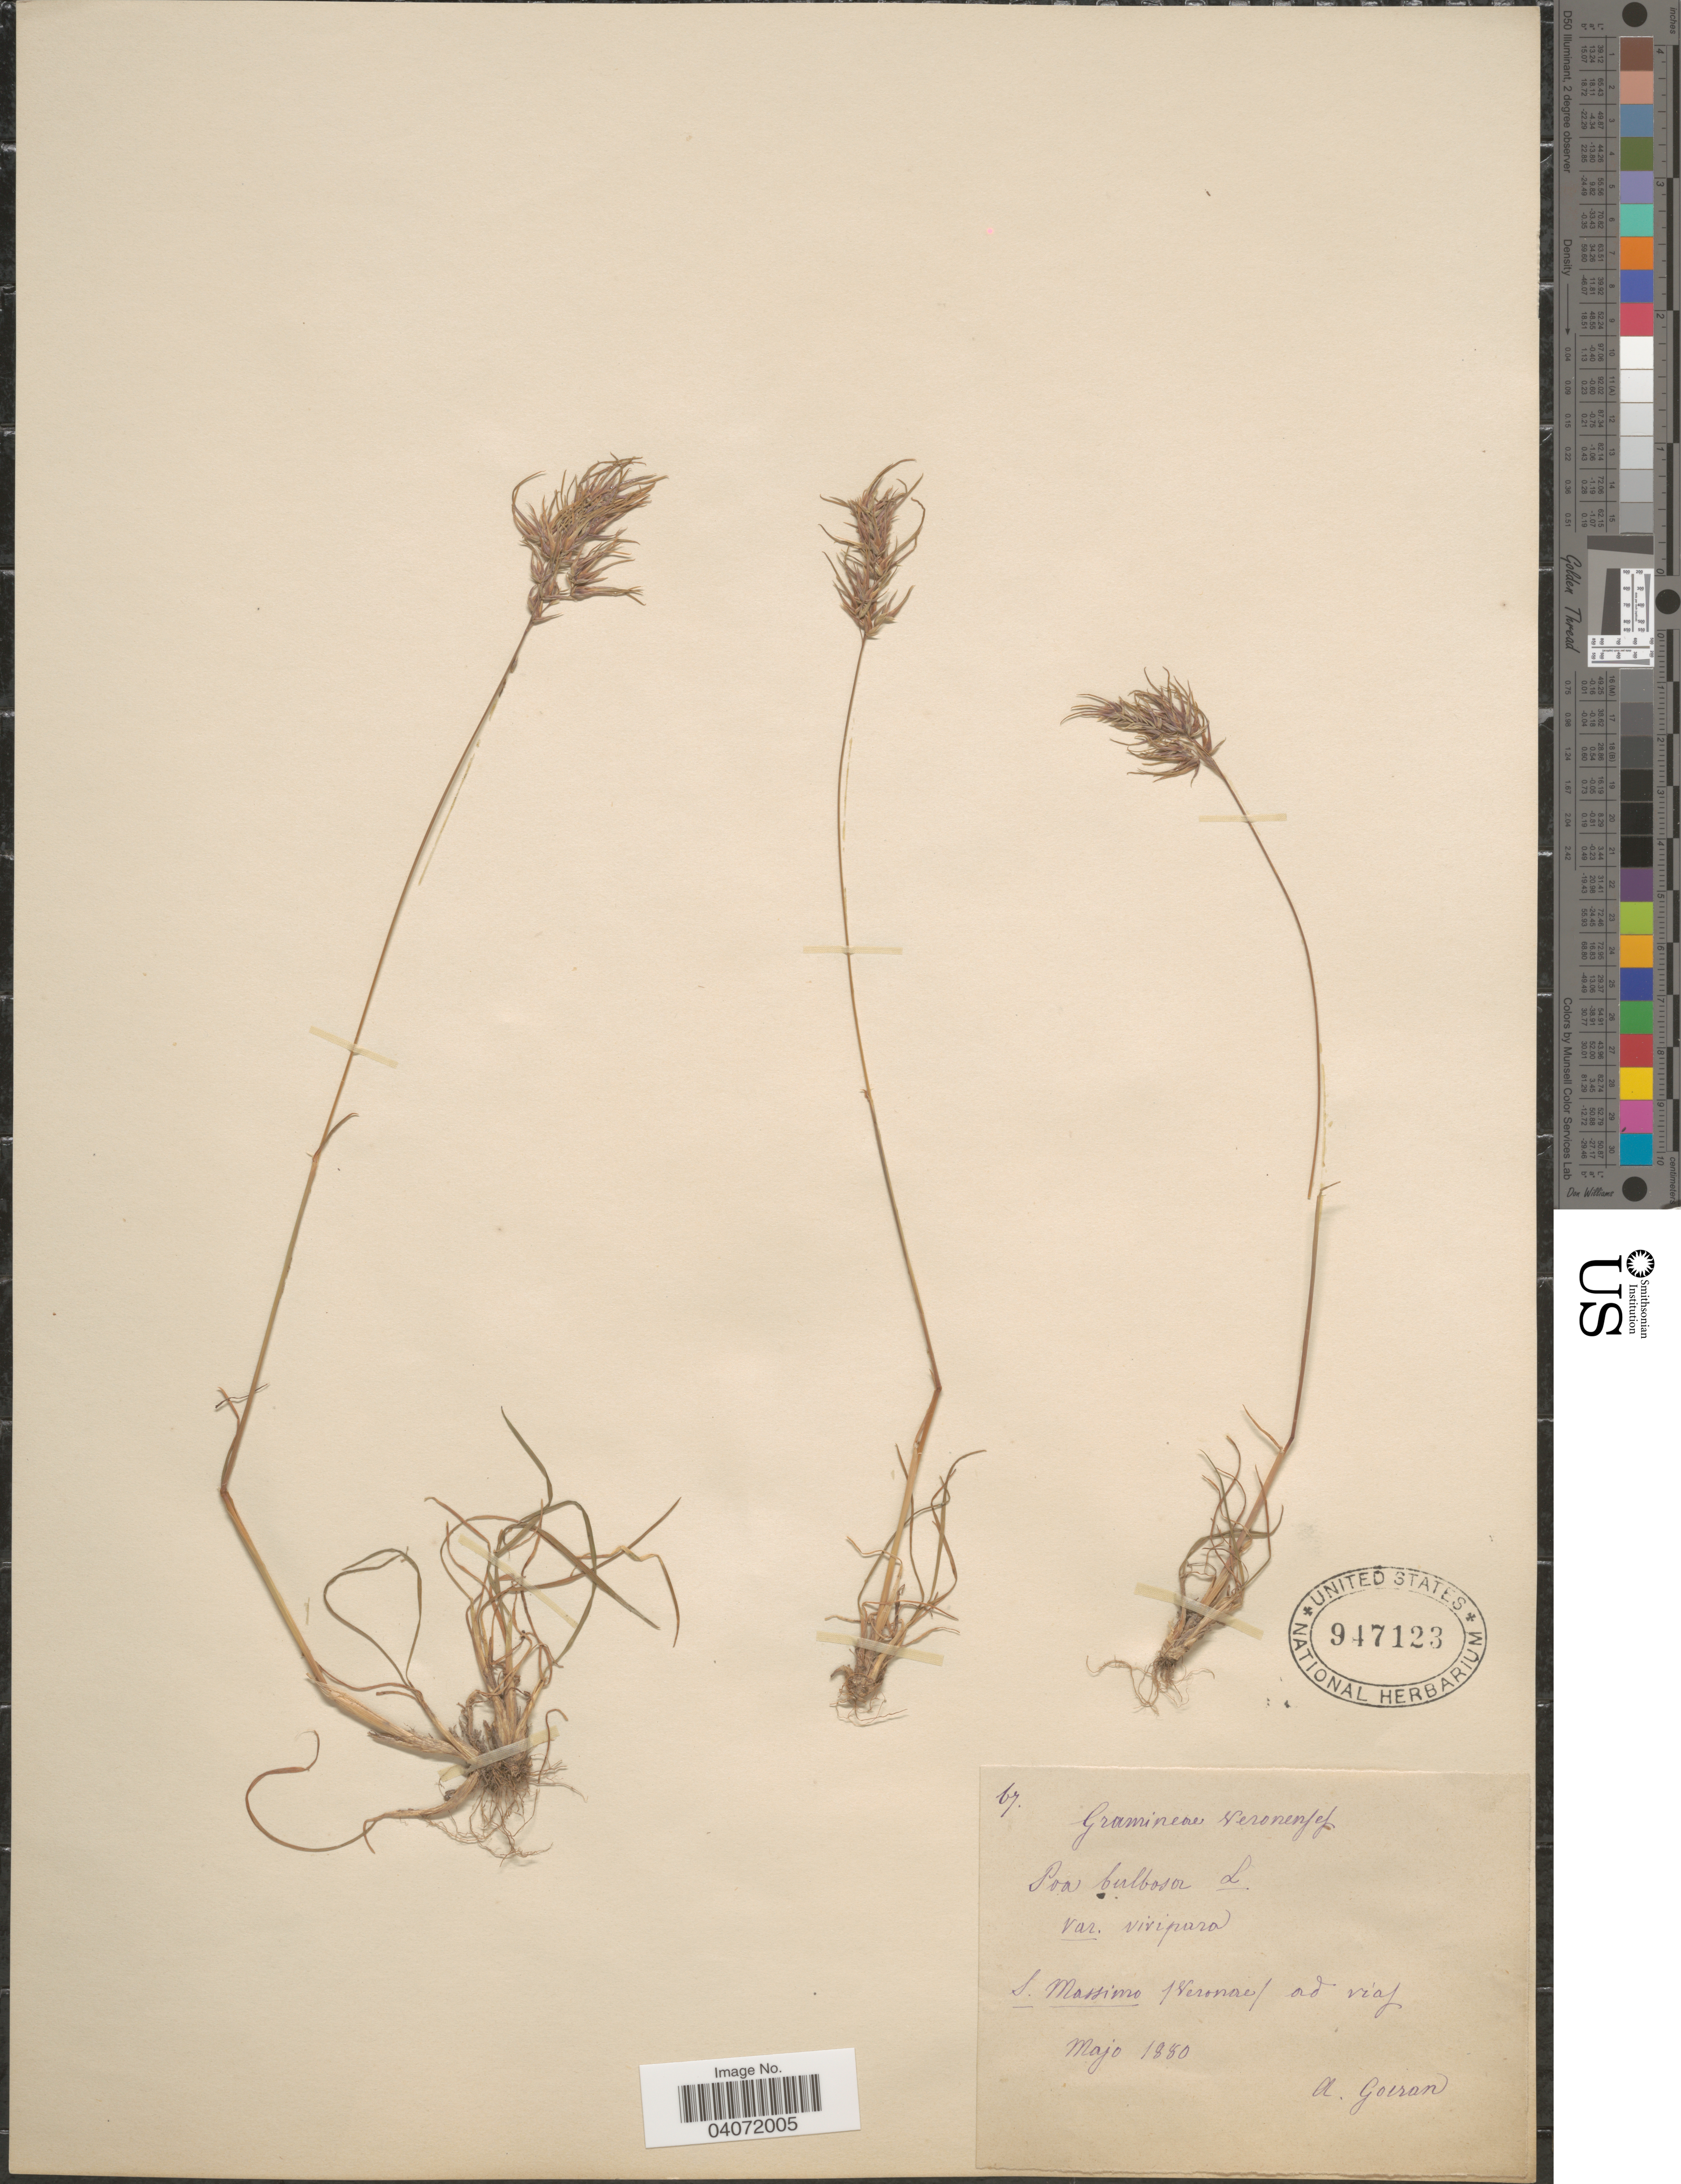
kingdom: Plantae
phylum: Tracheophyta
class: Liliopsida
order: Poales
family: Poaceae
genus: Poa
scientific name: Poa bulbosa subsp. bulbosa var. vivipara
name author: Koeler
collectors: A. Goeran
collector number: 67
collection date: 1880-05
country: Italy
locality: S. Massimo (Veronae) ad vias.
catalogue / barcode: US 947123